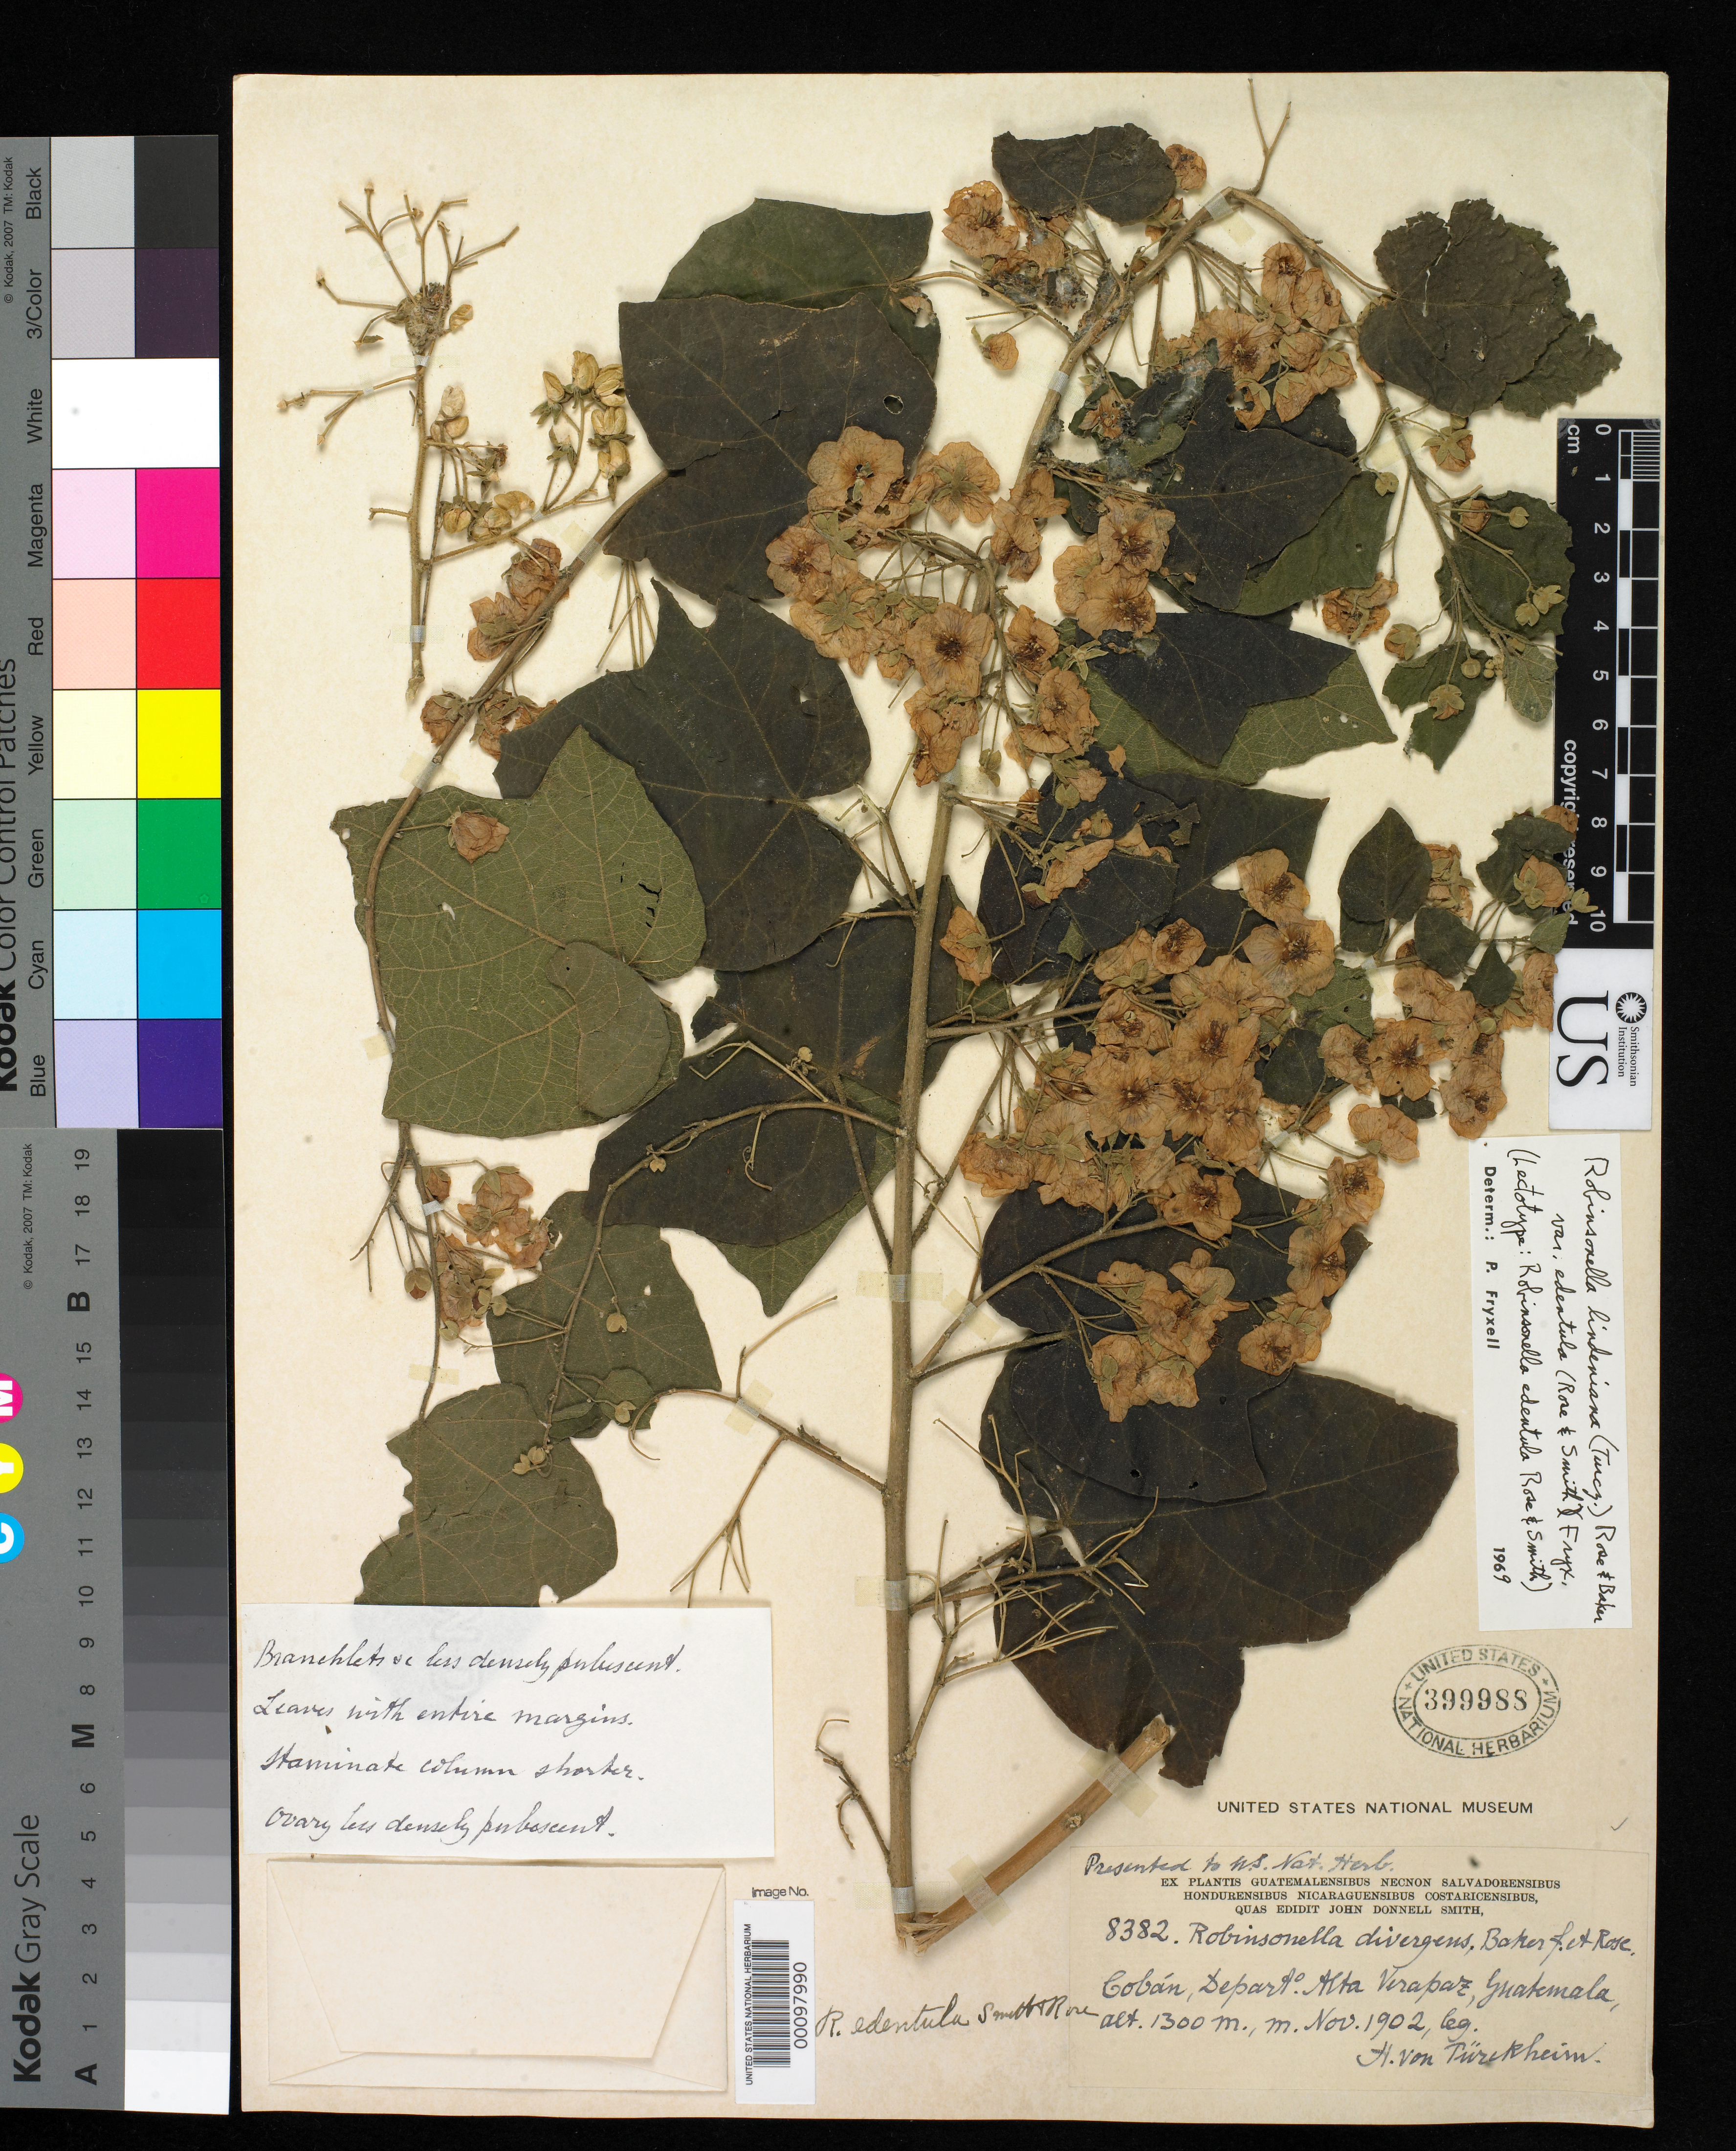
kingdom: Plantae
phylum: Tracheophyta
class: Magnoliopsida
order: Malvales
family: Malvaceae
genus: Robinsonella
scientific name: Robinsonella edentula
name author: Rose & Donn. Sm. in Donn. Sm.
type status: Lectotype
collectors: H. von Türckheim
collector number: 8382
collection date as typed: Nov 1902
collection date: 1902-11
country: Guatemala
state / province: Alta Verapaz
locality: Cobán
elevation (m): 1300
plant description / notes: This US sheet (USNH 399988) explicitly designated by US sheet number as lectotype by Fryxell; but see USNH 1381791, annotated as "Type specimen" (possibly = the holotype?).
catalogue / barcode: US 399988